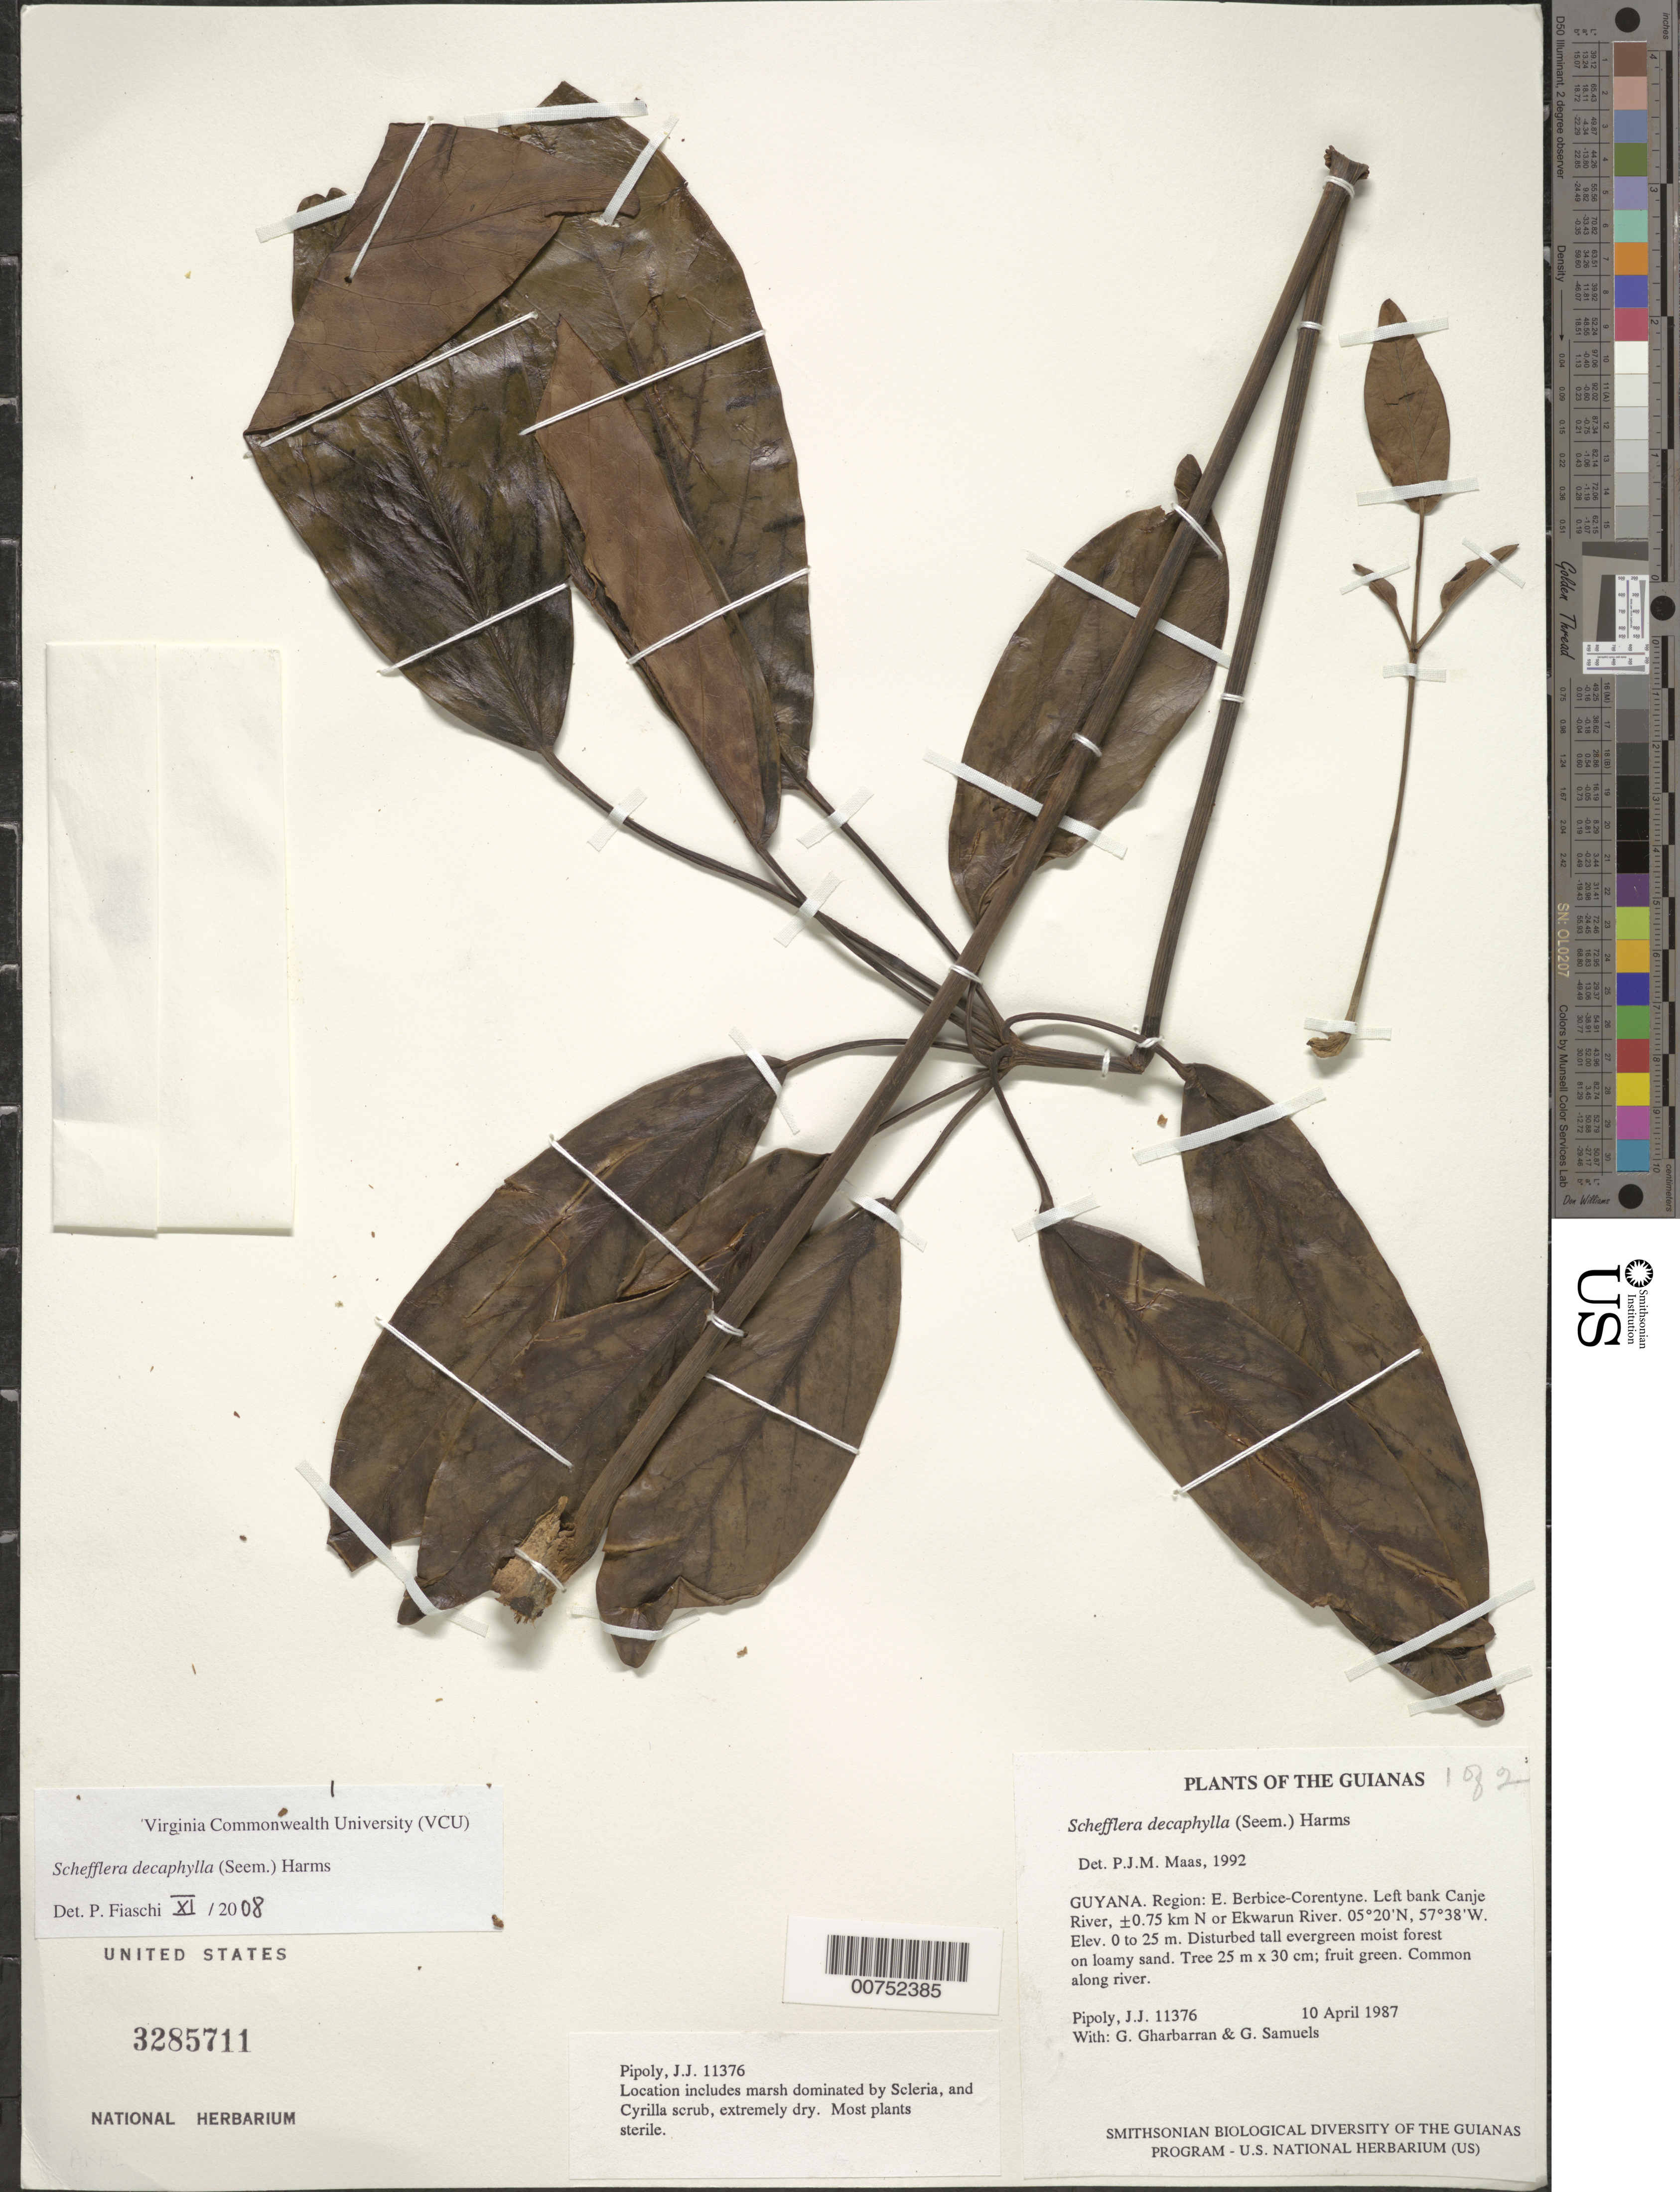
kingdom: Plantae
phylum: Tracheophyta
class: Magnoliopsida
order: Apiales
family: Araliaceae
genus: Schefflera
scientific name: Schefflera decaphylla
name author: (Seem.) Harms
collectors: J. J. Pipoly, G. Gharbarran & G. Samuels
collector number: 11376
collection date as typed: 10 April 1987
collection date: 1987-04-10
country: Guyana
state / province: E. Berbice-Corentyne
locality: Canje River, ± 0.75 km N of Ekwarun River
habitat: Disturbed tall evergreen moist forest on loamy sand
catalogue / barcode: US 3285711